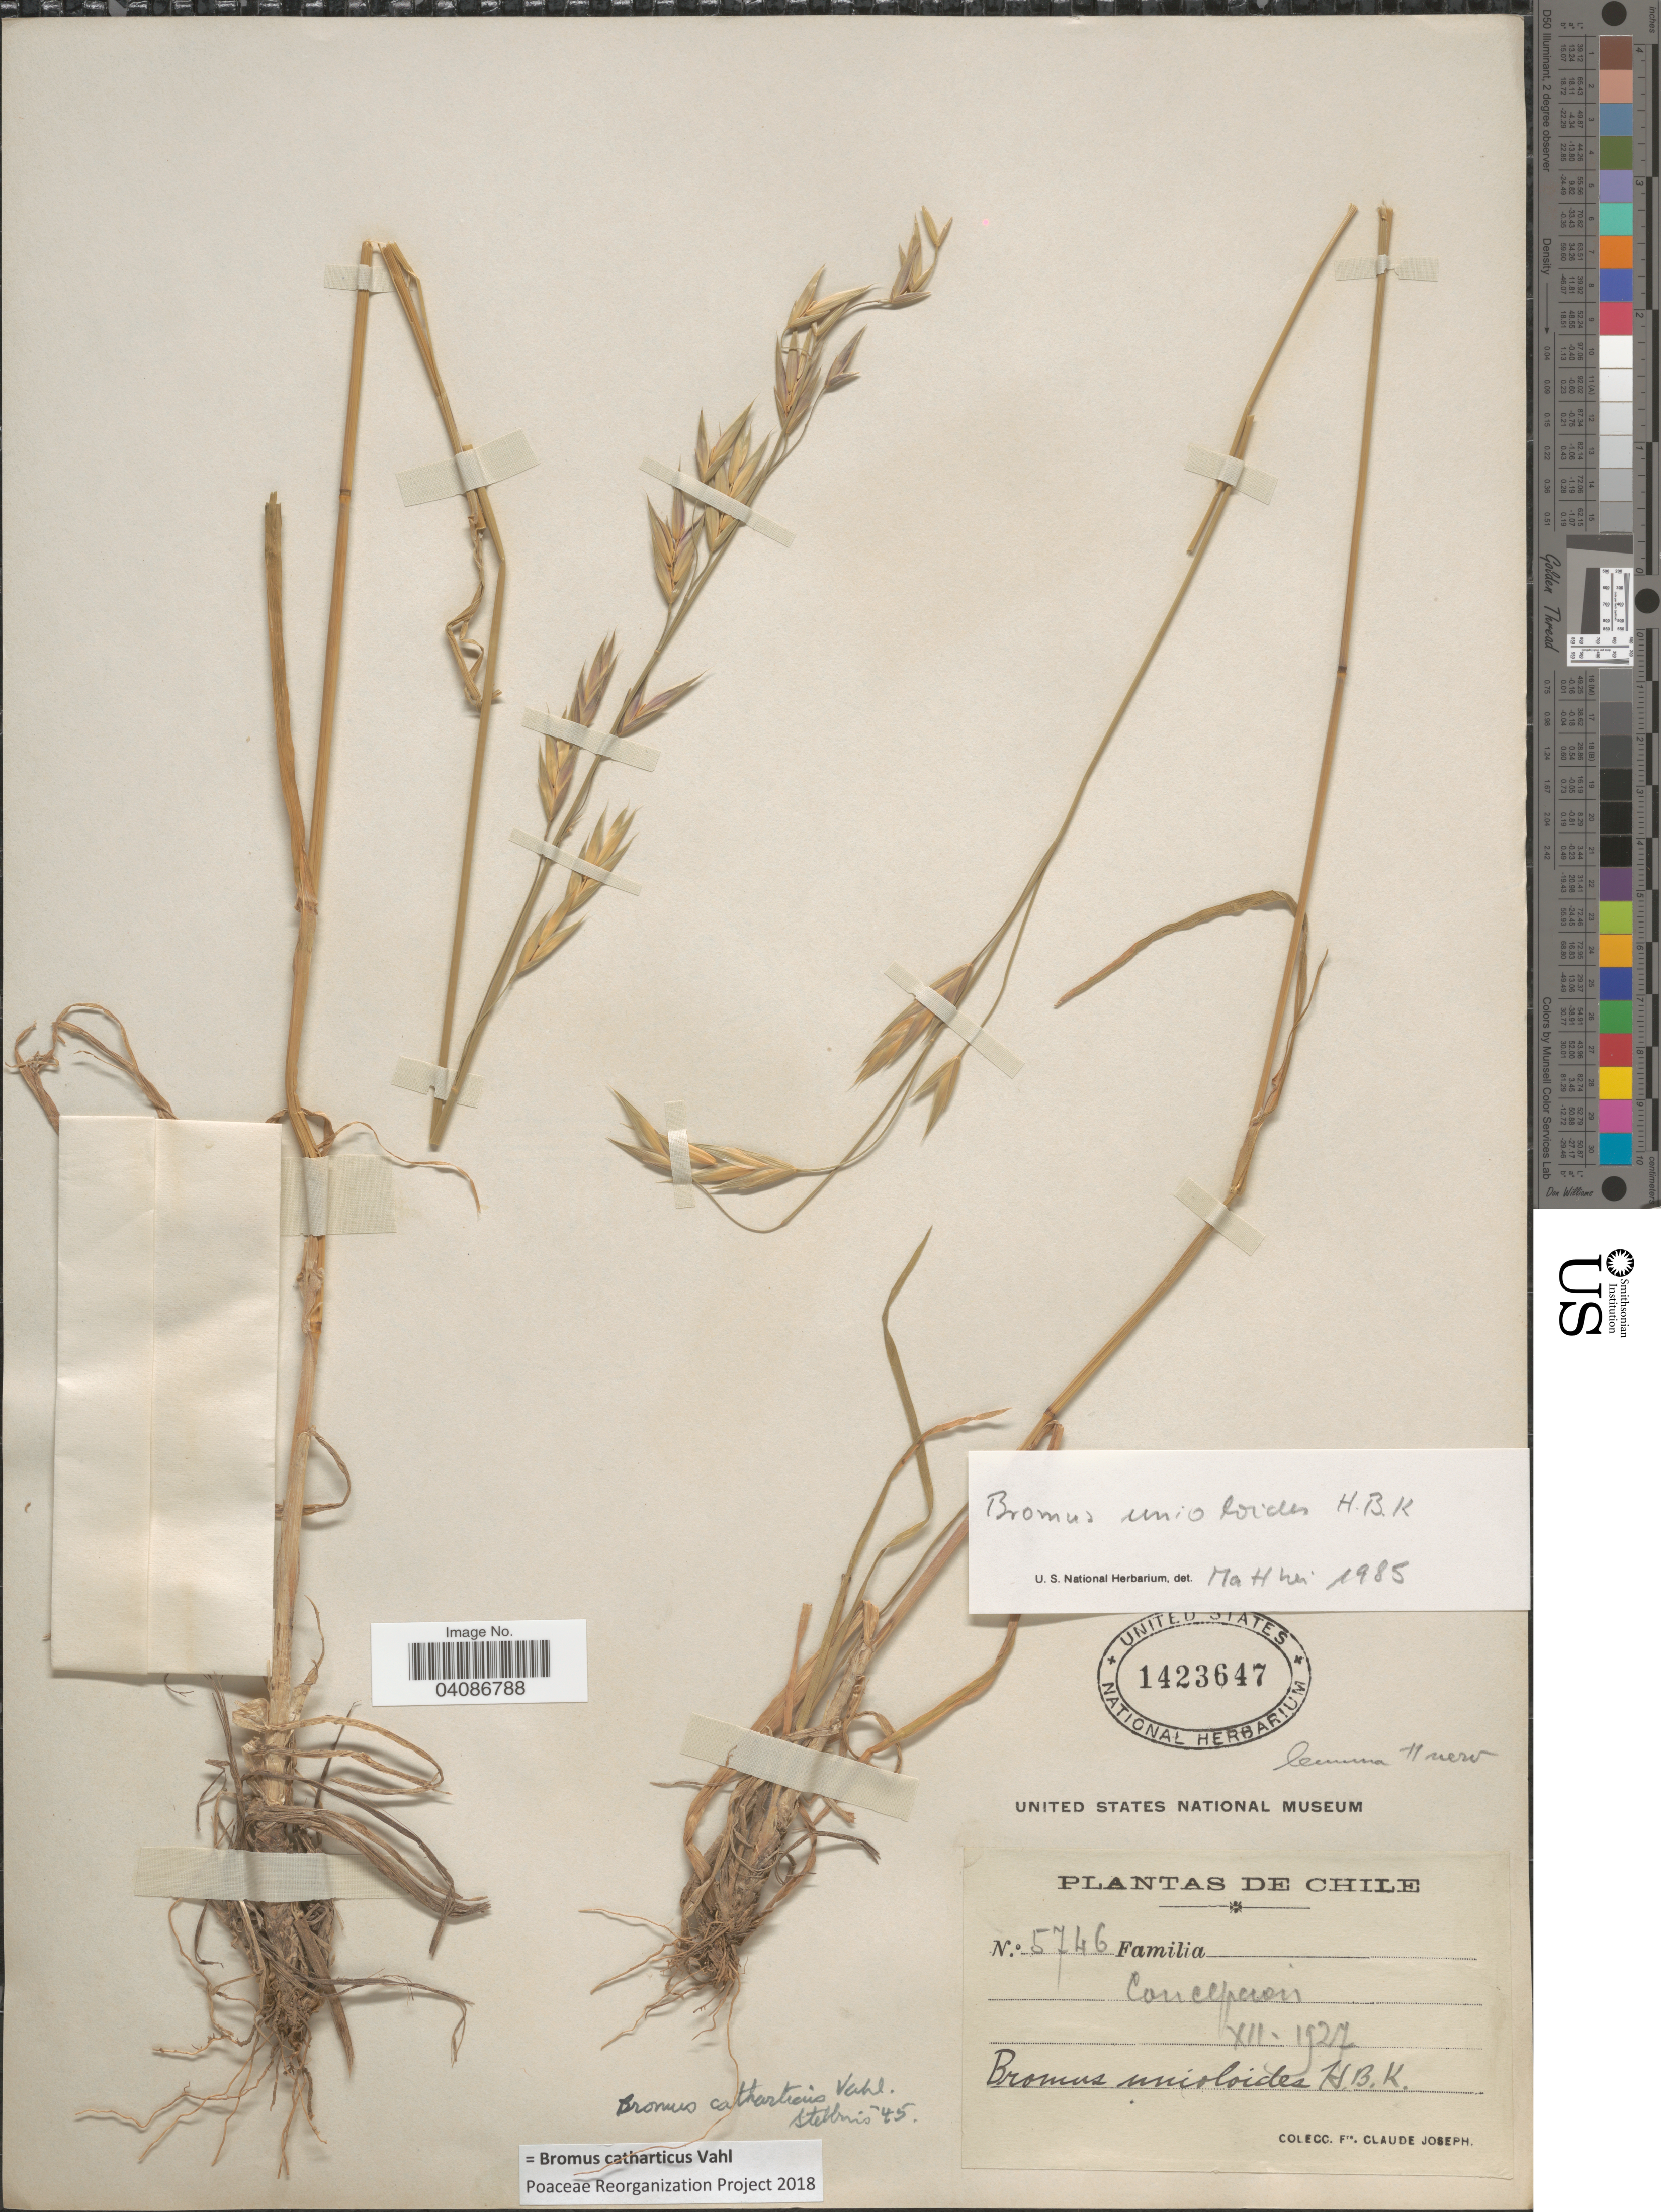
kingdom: Plantae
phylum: Tracheophyta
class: Liliopsida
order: Poales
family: Poaceae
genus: Bromus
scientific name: Bromus catharticus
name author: Vahl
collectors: Bro. Claude-Joseph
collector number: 5746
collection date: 1927-12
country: Chile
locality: Concepcion.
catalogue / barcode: US 1423647